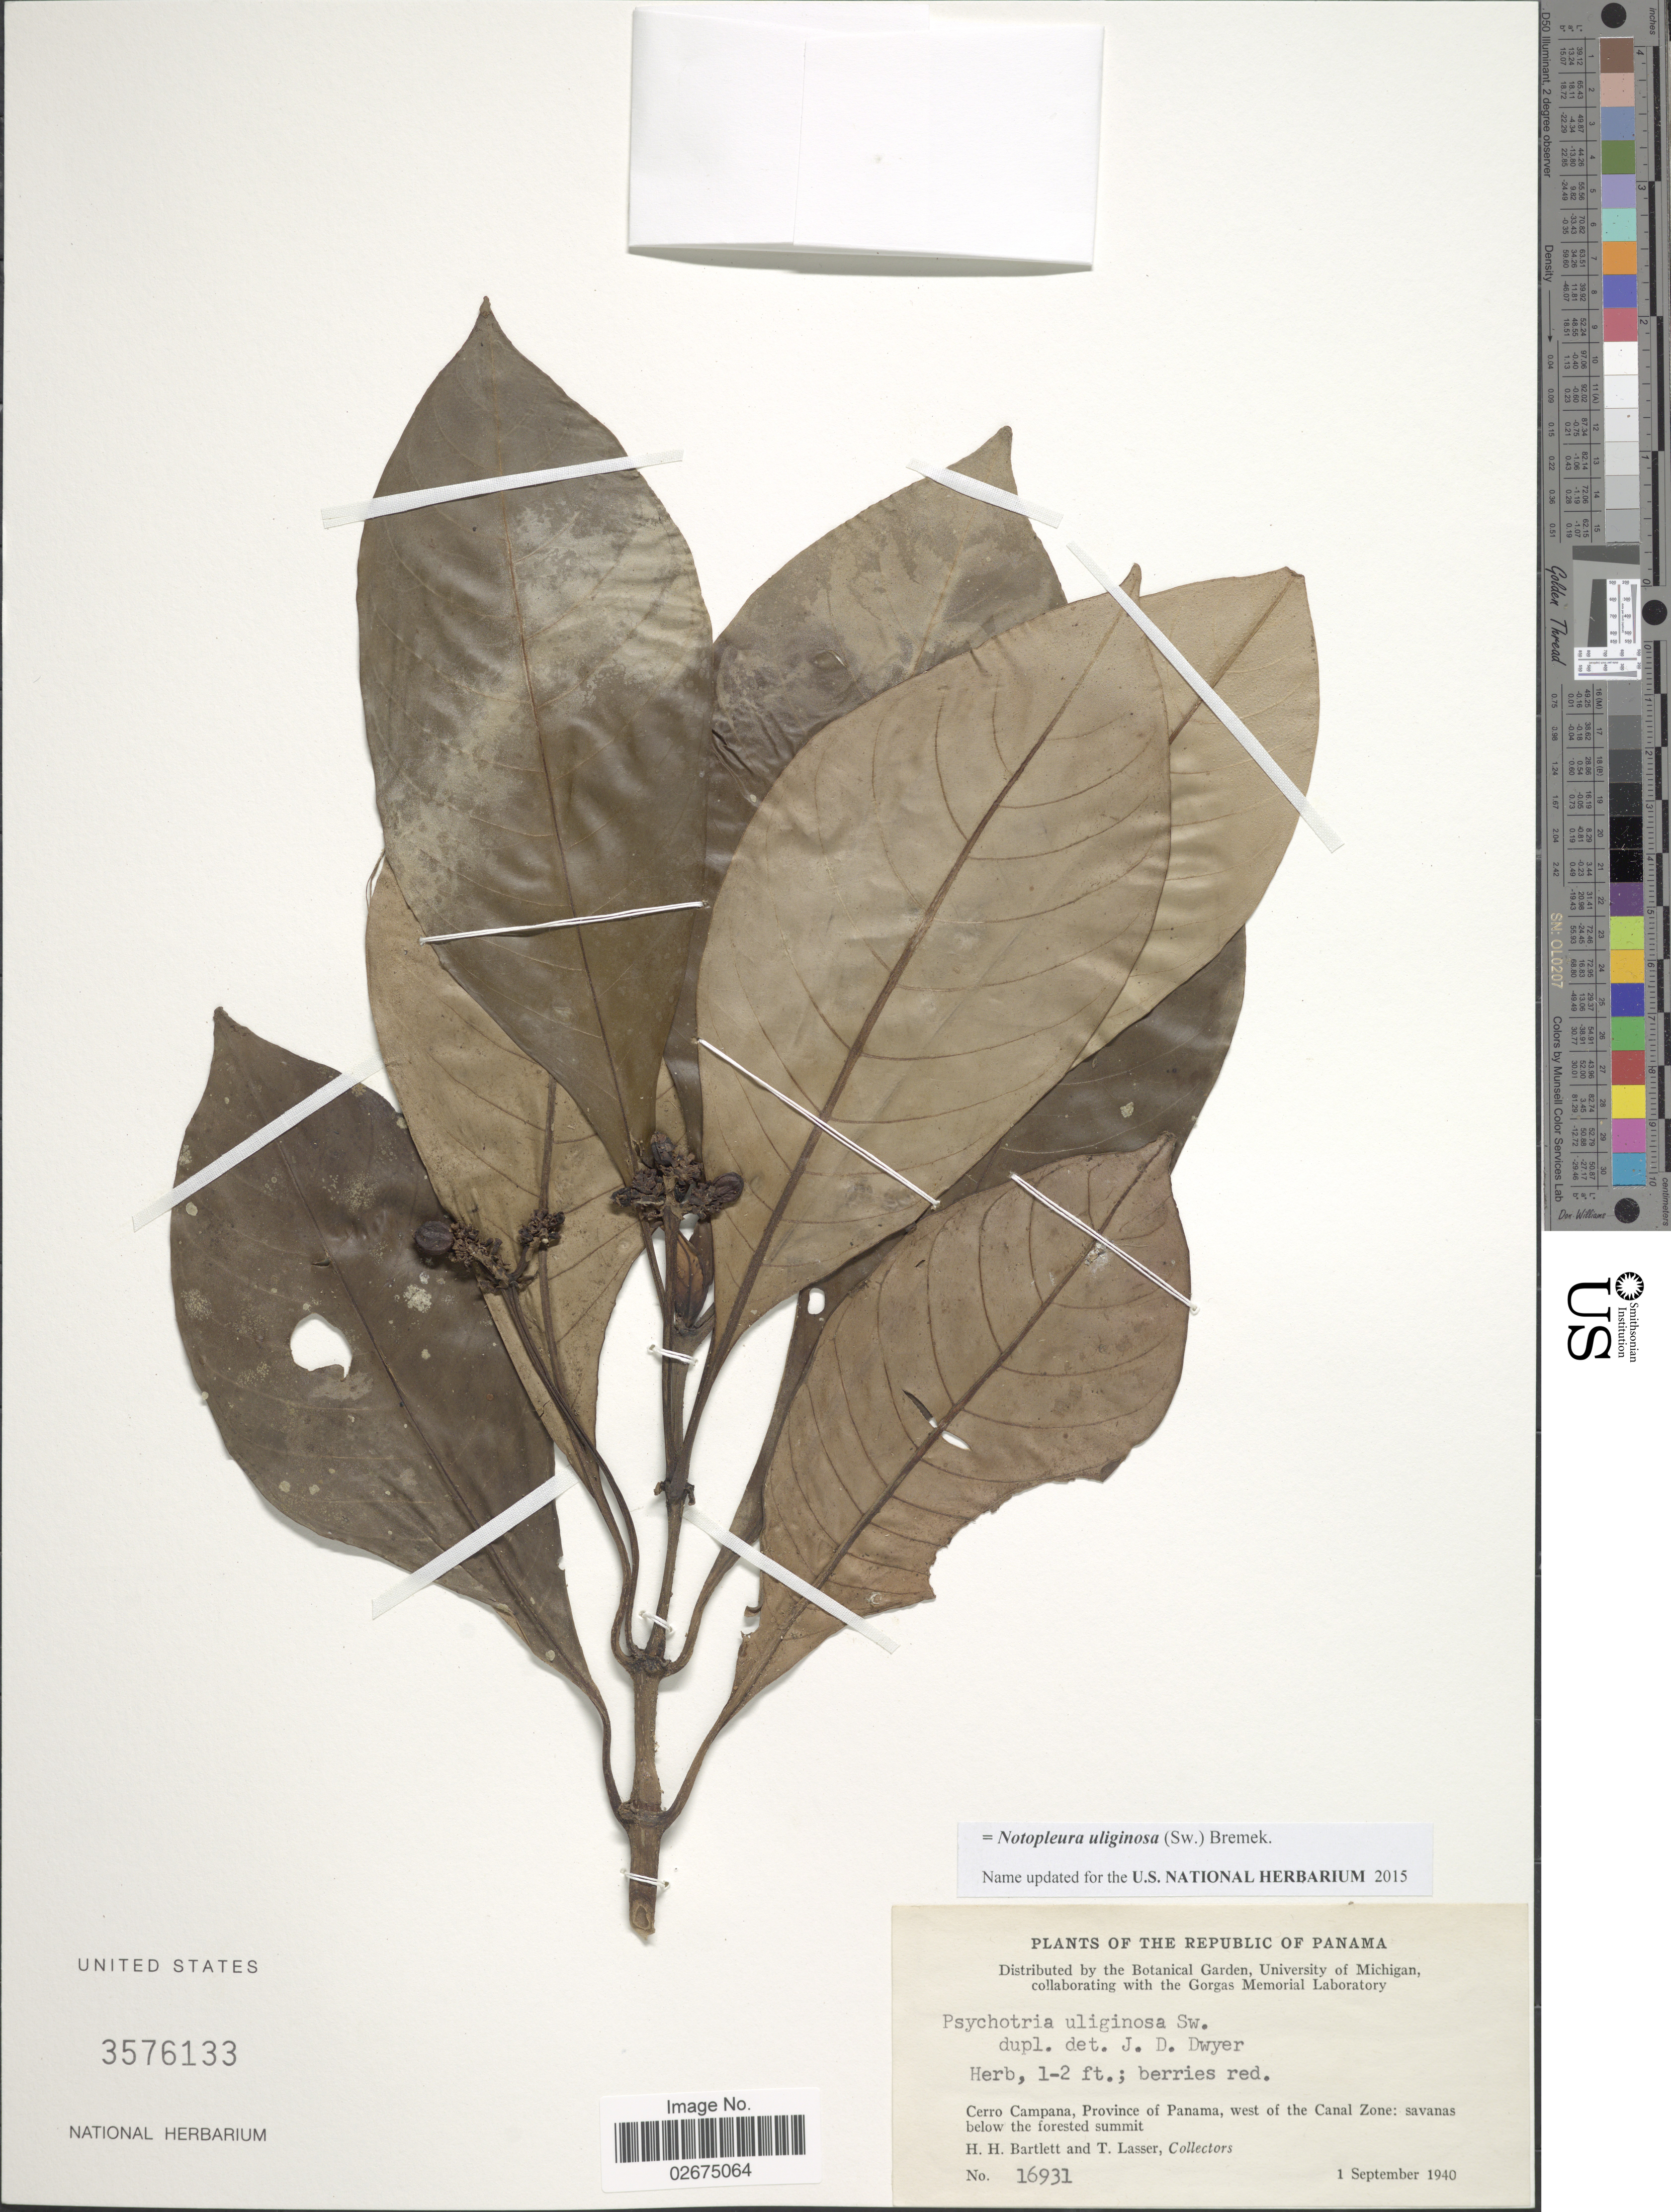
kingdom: Plantae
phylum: Tracheophyta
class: Magnoliopsida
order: Gentianales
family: Rubiaceae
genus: Notopleura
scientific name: Notopleura uliginosa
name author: (Sw.) Bremek.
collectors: H. H. Bartlett & T. Lasser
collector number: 16931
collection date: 1940-09-01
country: Panama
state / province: Panamá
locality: Cerro Campana, Province of Panama, west of the Canal Zone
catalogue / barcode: US 3576133